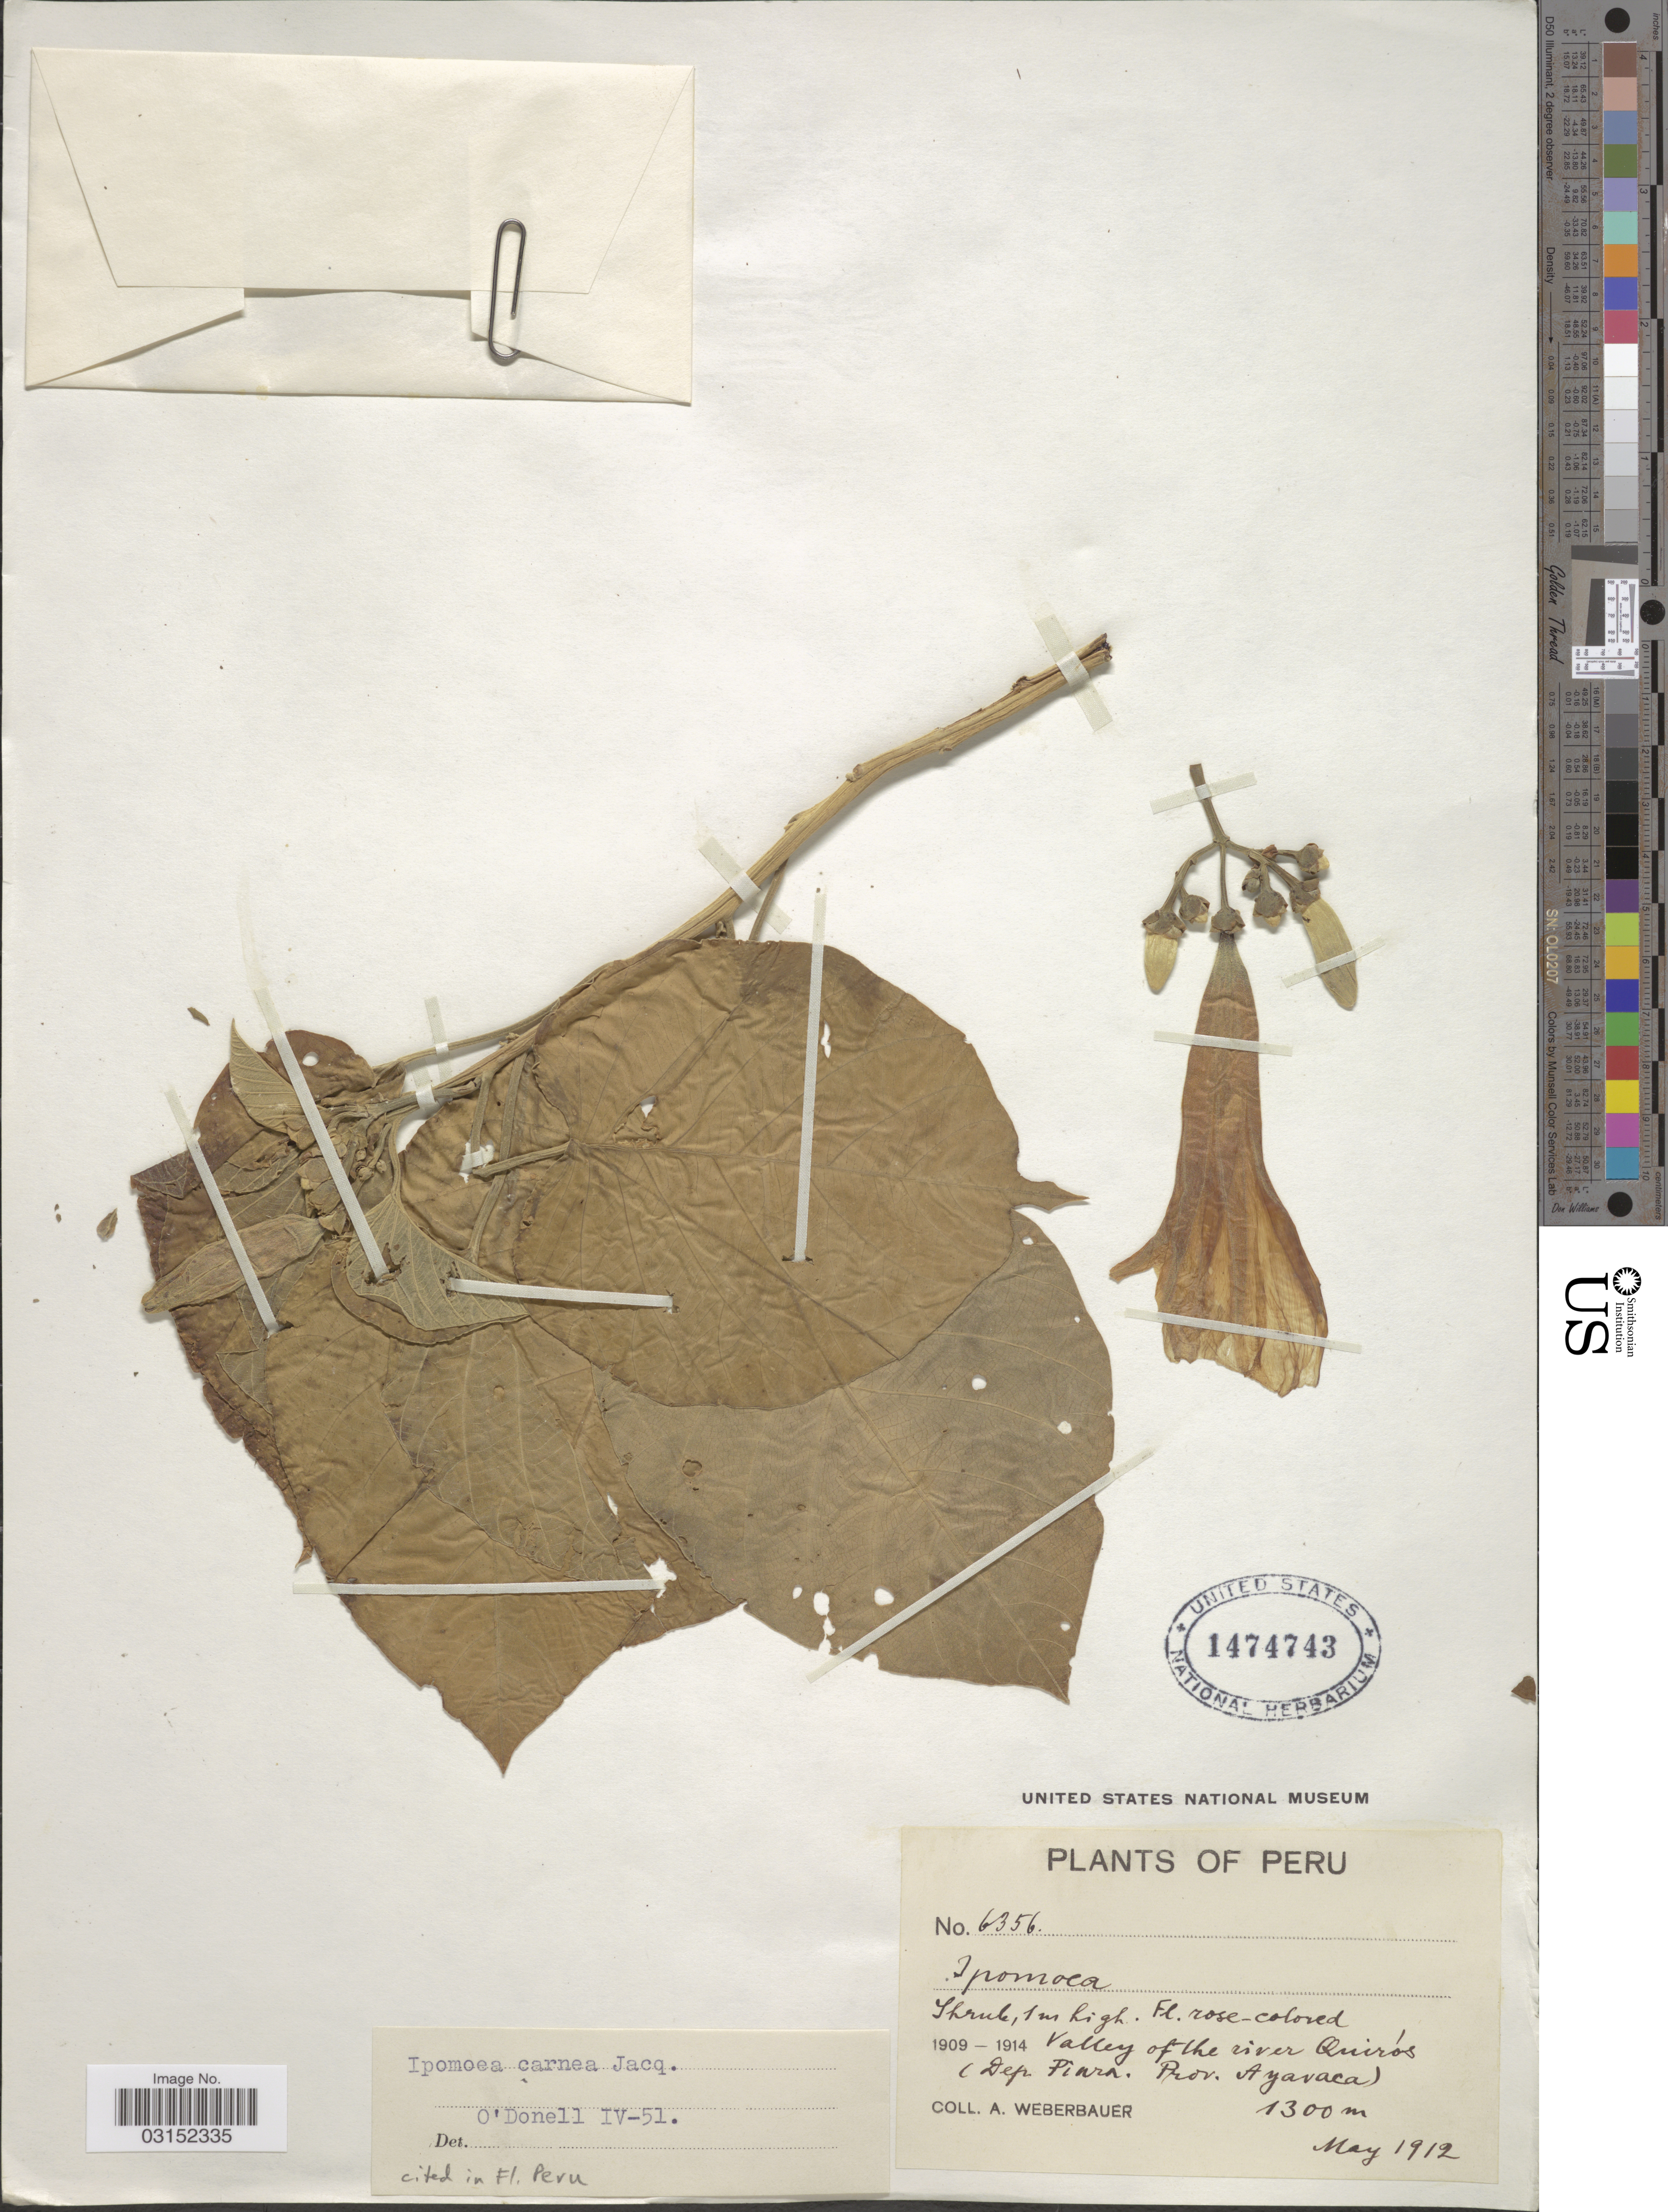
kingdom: Plantae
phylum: Tracheophyta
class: Magnoliopsida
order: Solanales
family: Convolvulaceae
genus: Ipomoea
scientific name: Ipomoea carnea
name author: Jacq.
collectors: A. Weberbauer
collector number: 6356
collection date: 1912-05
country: Peru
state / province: Piura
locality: Valley of the river Quirós (Dep. Piura, Prov. Ayavaca).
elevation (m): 1300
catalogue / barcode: US 1474743